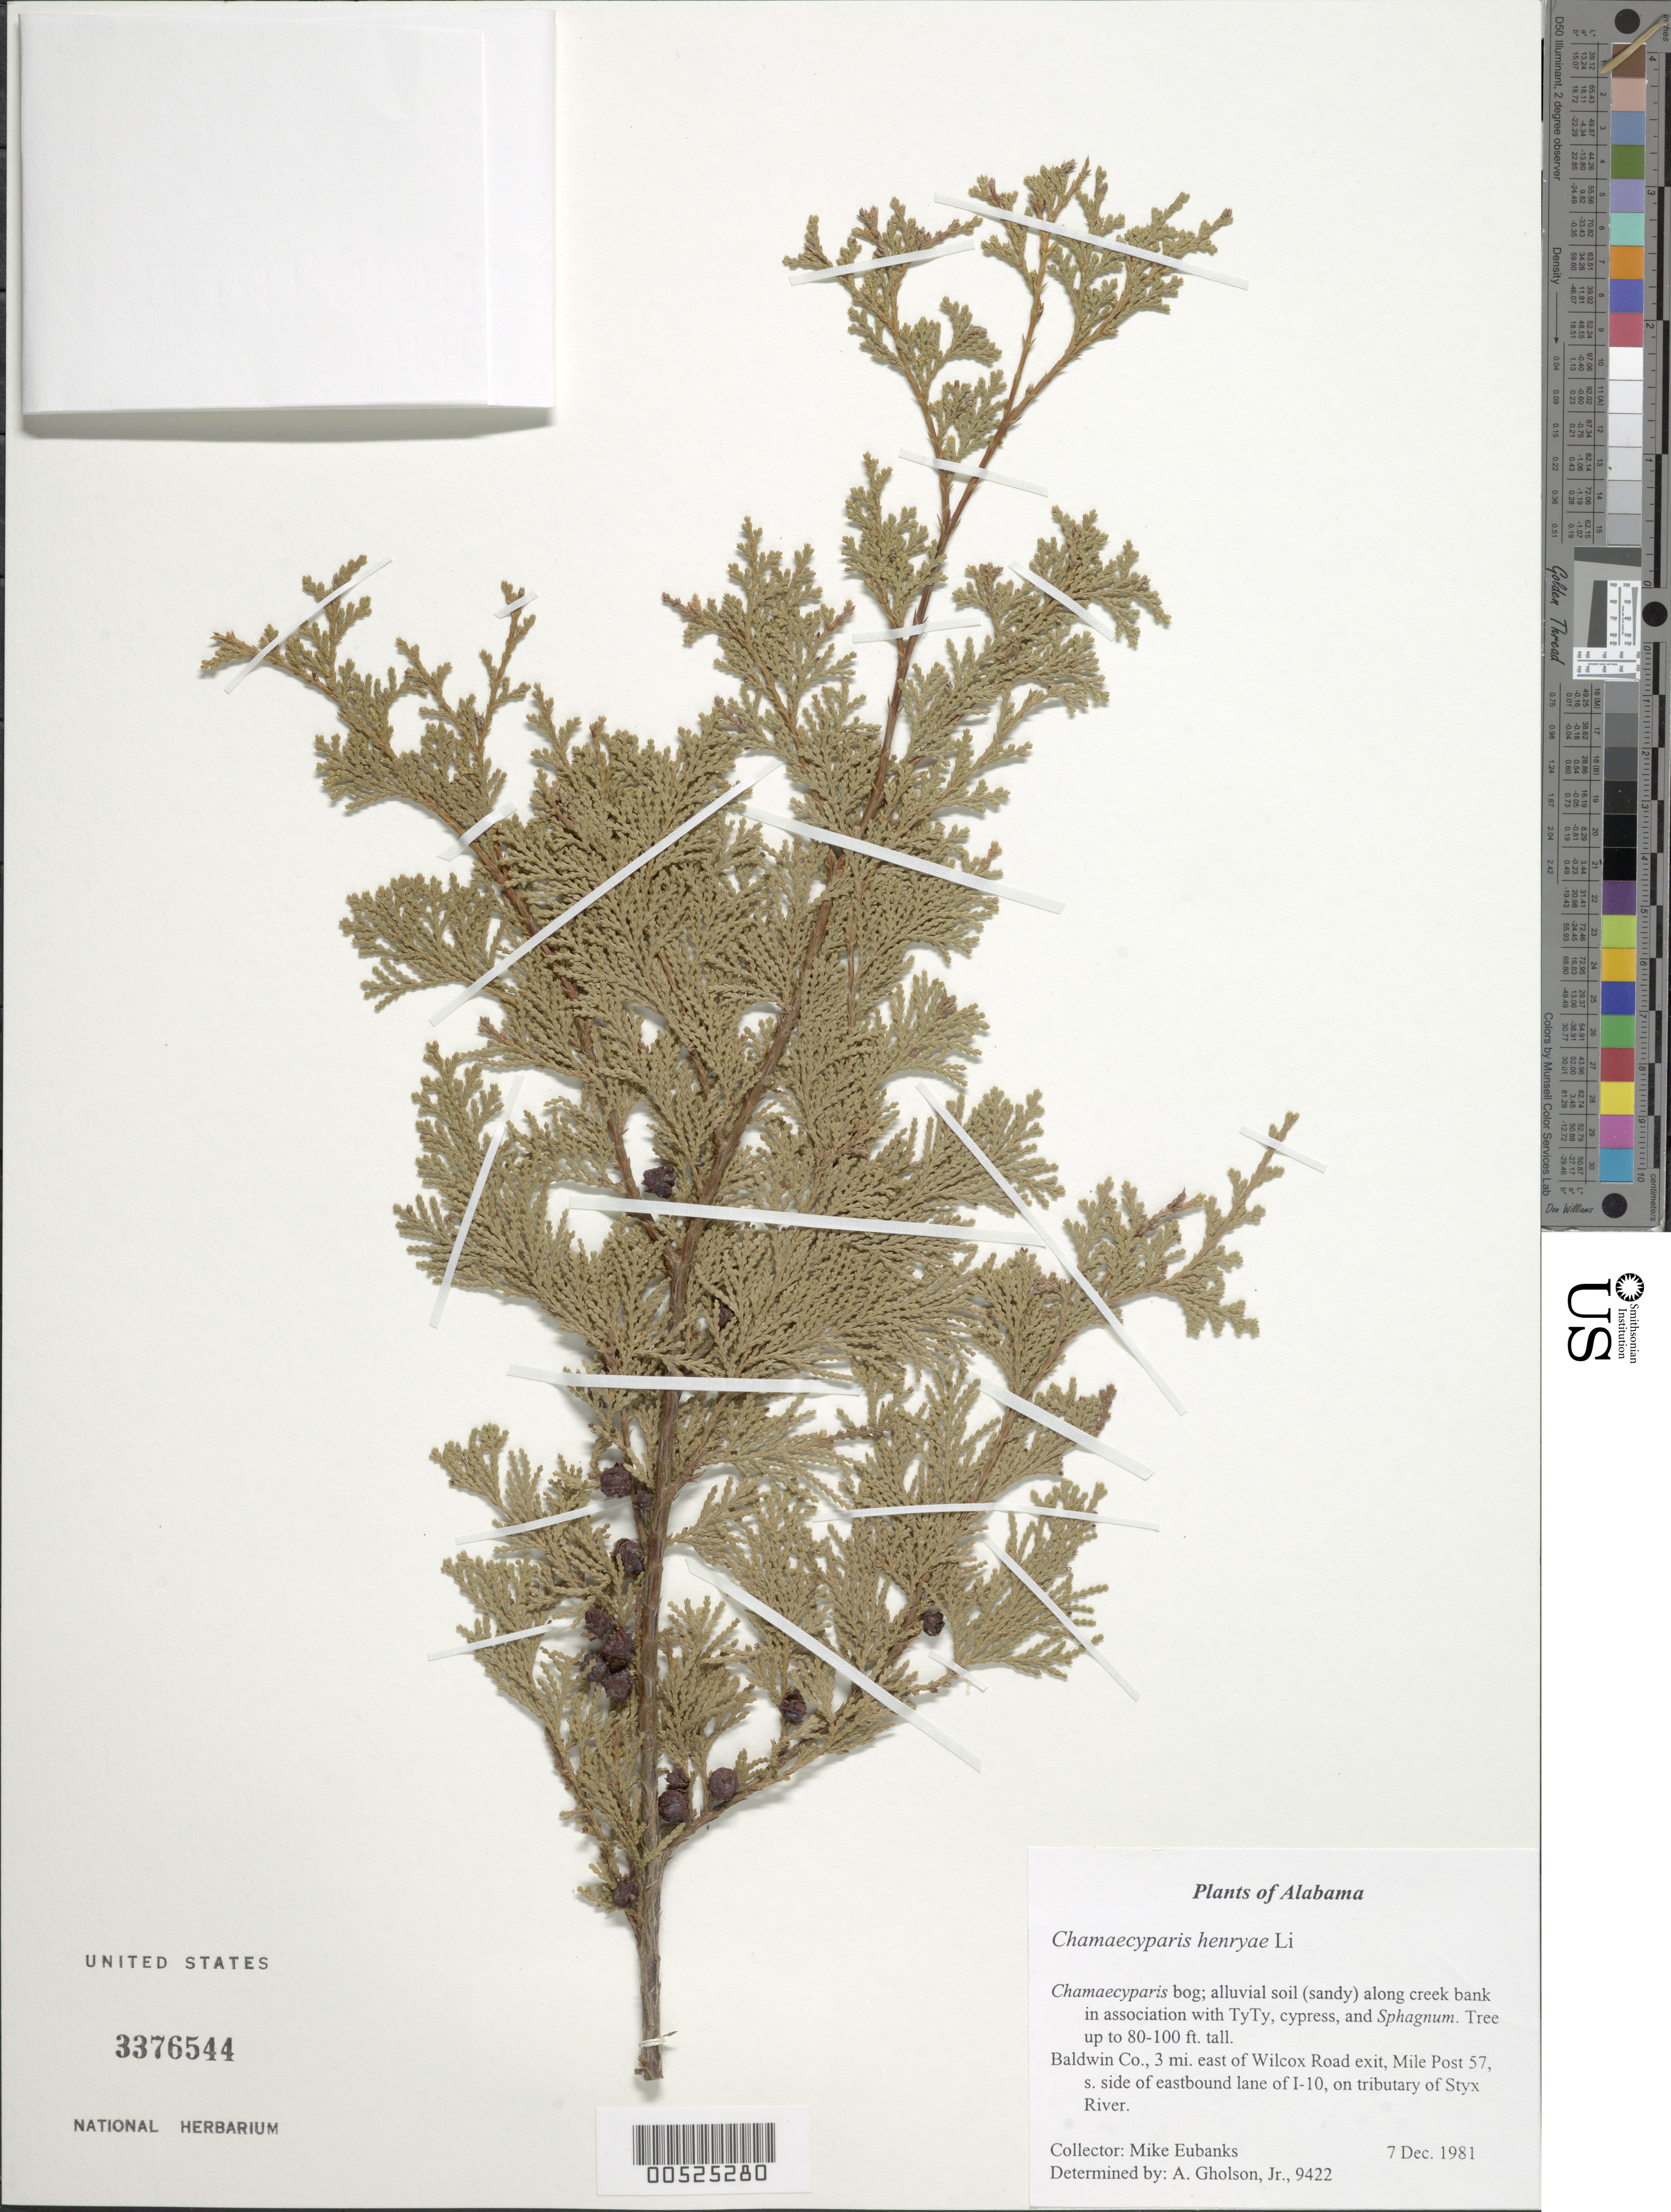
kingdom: Plantae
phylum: Tracheophyta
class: Pinopsida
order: Pinales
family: Cupressaceae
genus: Chamaecyparis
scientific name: Chamaecyparis henryae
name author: H.L. Li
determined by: Gholson, A. S.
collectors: M. Eubanks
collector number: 9422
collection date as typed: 07 Dec 1981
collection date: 1981-12-07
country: United States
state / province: Alabama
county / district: Baldwin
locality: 3 mi. e of wilcox rd., mile post 57, s side of eastbound lane of i-10, on tributary of styx river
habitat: Chamaecyparis bog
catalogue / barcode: US 3376544